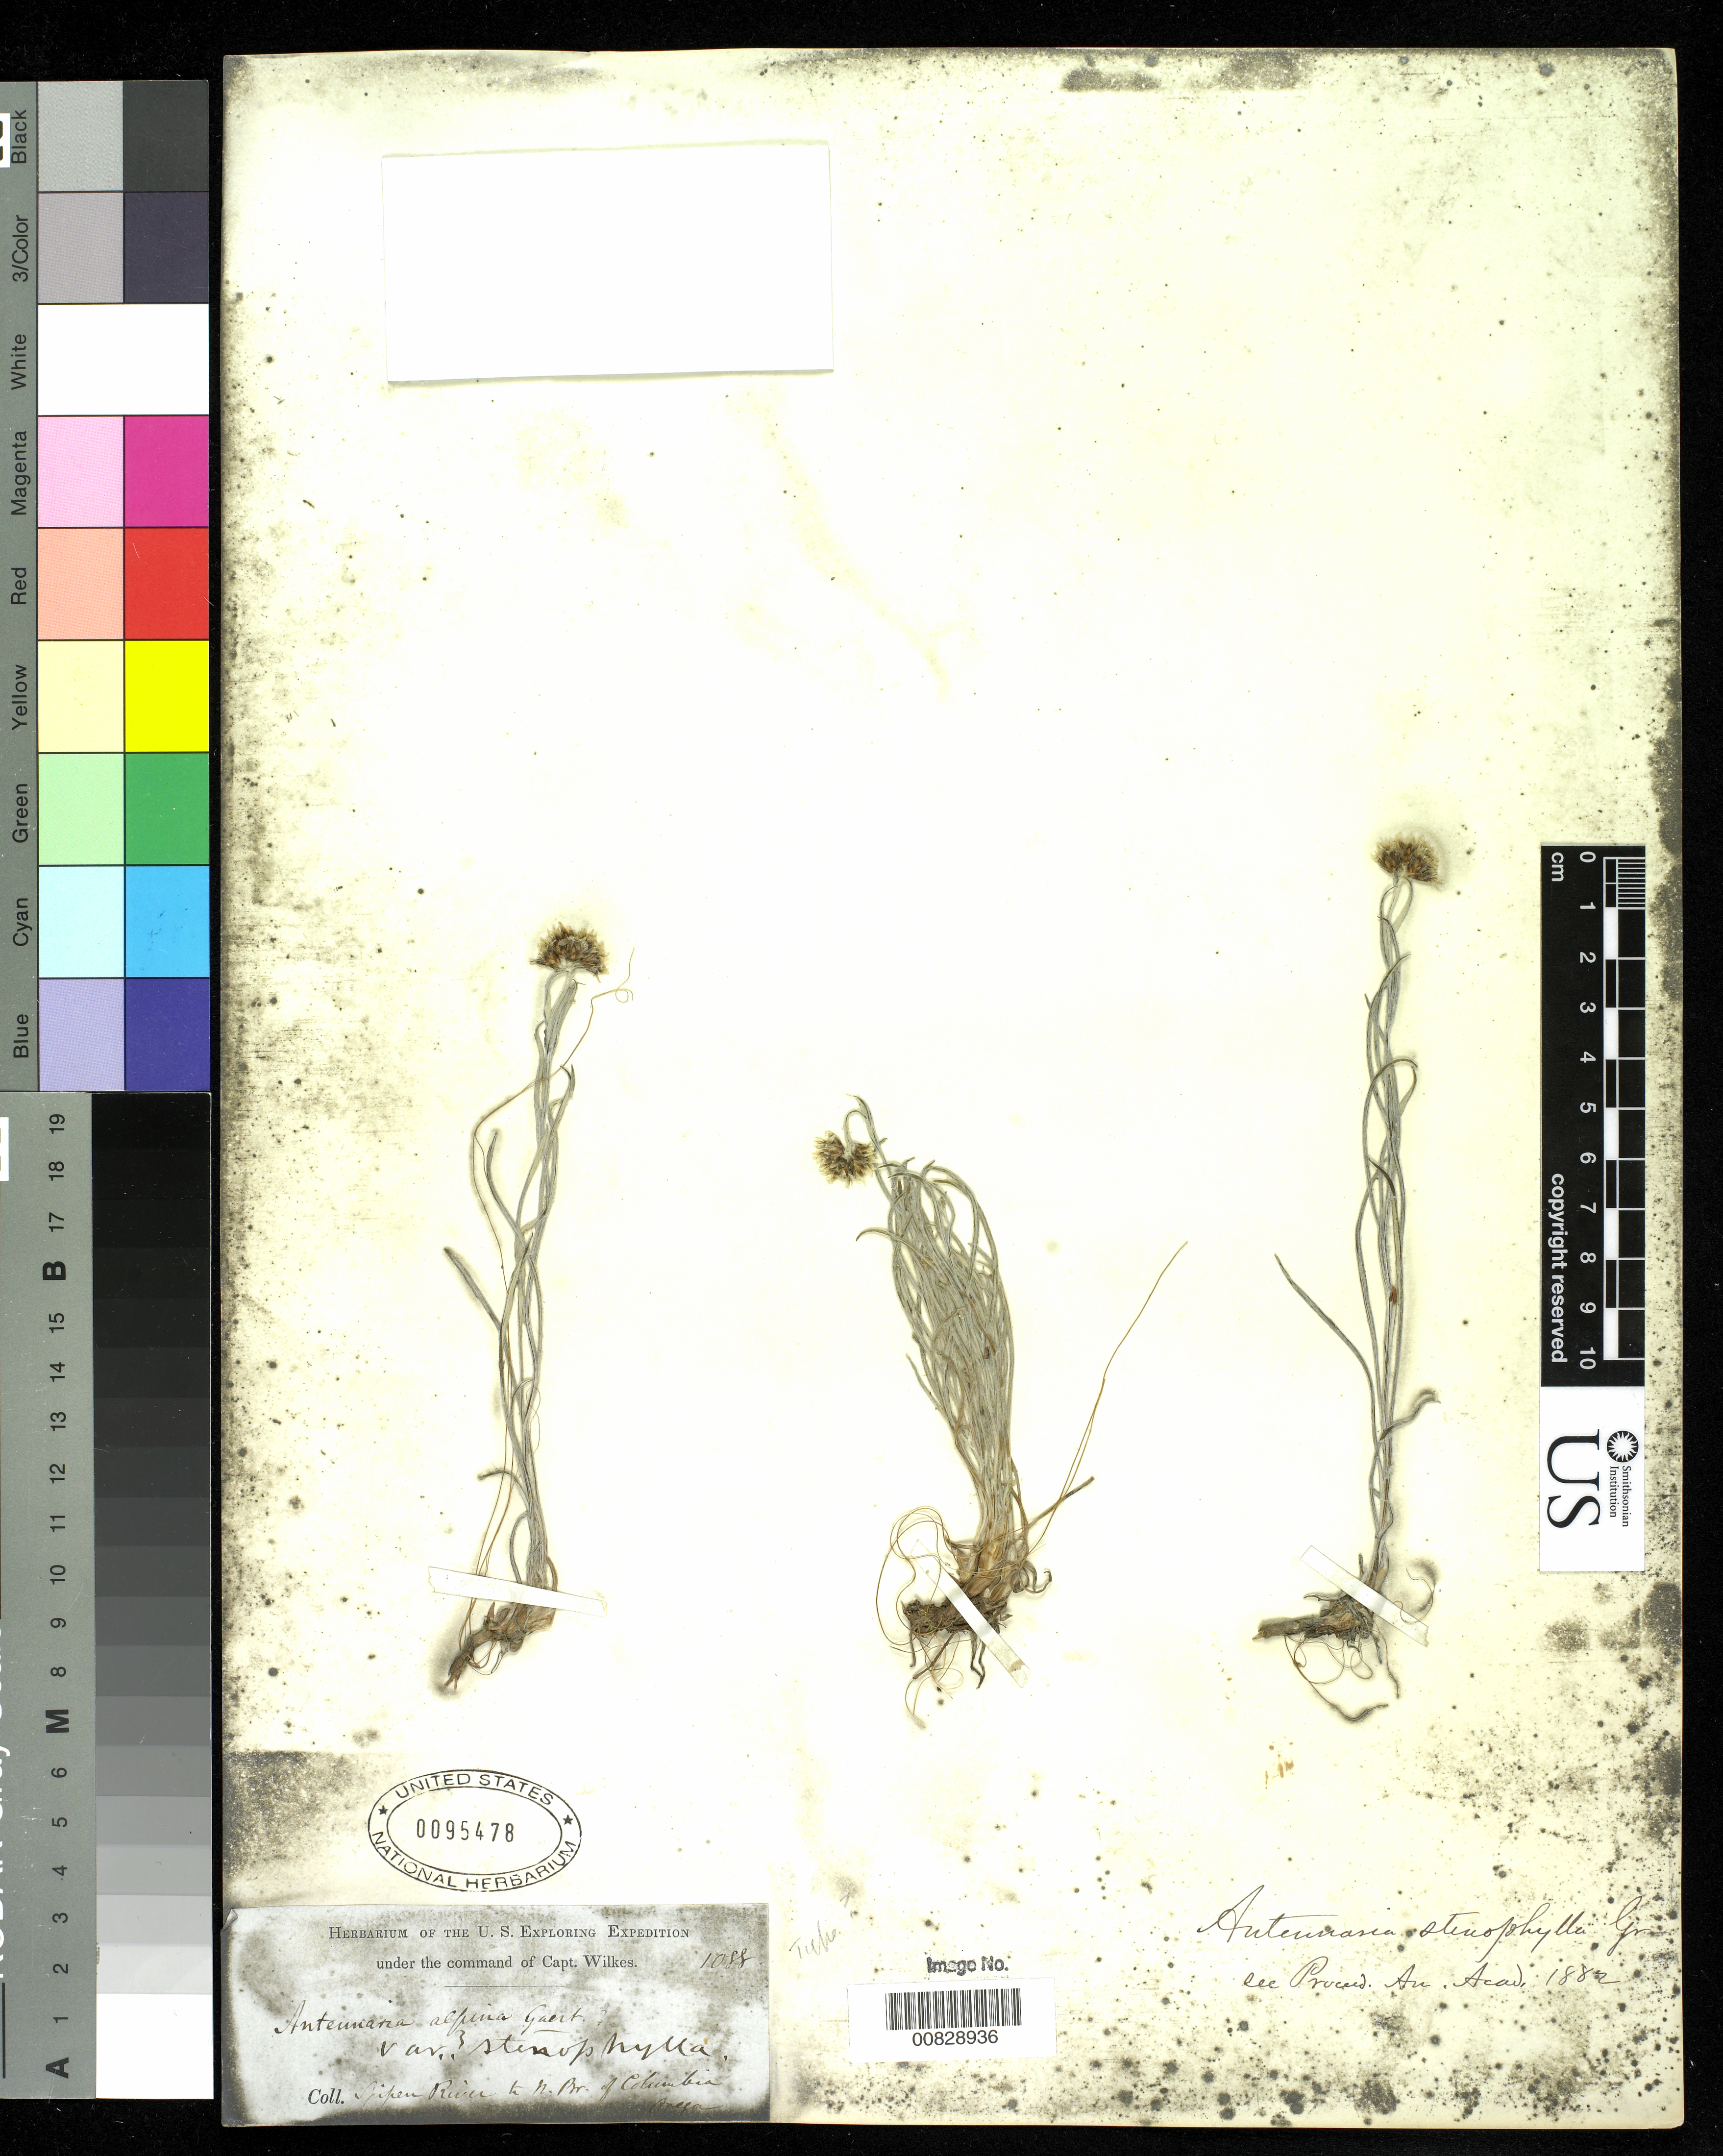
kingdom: Plantae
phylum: Tracheophyta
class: Magnoliopsida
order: Asterales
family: Asteraceae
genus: Antennaria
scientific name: Antennaria stenophylla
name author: (A. Gray) A. Gray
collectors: Wilkes Explor. Exped.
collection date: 1838/1842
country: United States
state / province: Oregon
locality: Spipen River to N. Br. of Columbia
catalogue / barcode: US 95478